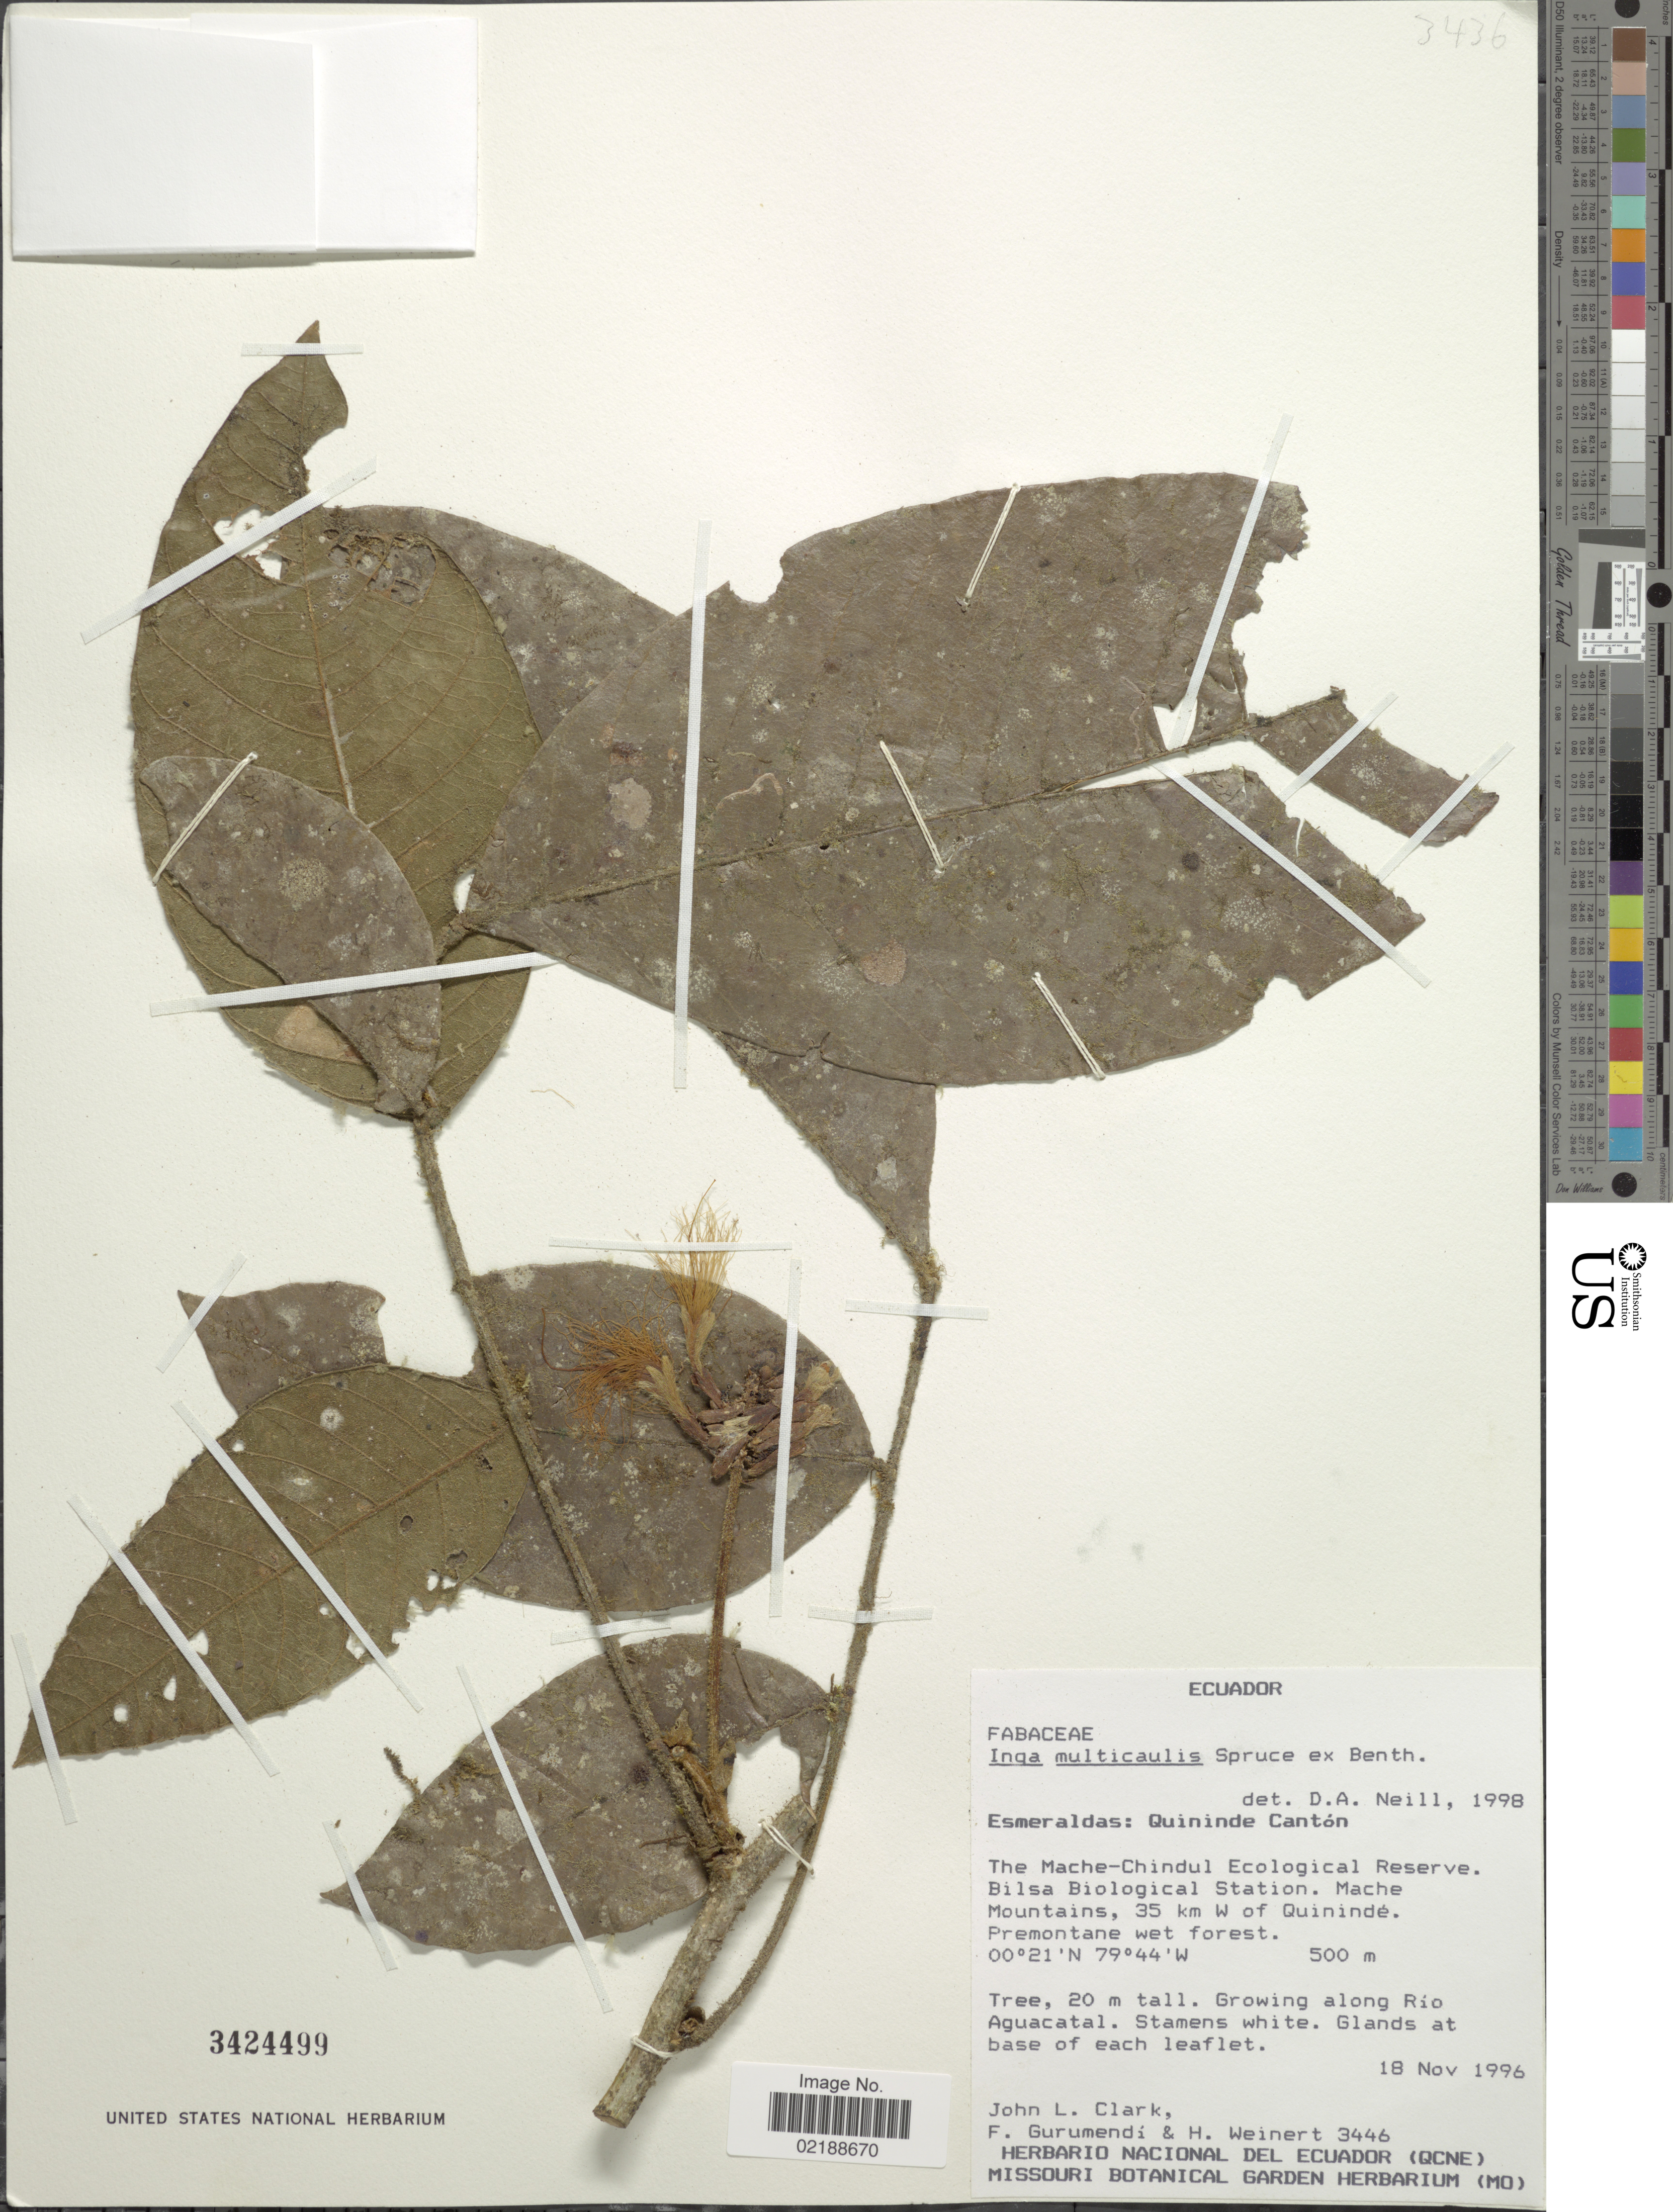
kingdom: Plantae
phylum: Tracheophyta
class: Magnoliopsida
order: Fabales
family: Fabaceae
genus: Inga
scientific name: Inga multicaulis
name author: Spruce ex Benth.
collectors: J. L. Clark, F. Gurumendí & H. Weinert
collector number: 3446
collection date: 1996-11-18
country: Ecuador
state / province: Esmeraldas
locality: Quininde Cantón, The Mache-Chindul Ecological Reserve. Bilsa Biological Station. Mache Mountains, 35 km W of Quinindé. Premonatne wet forest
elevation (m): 500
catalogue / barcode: US 3424499